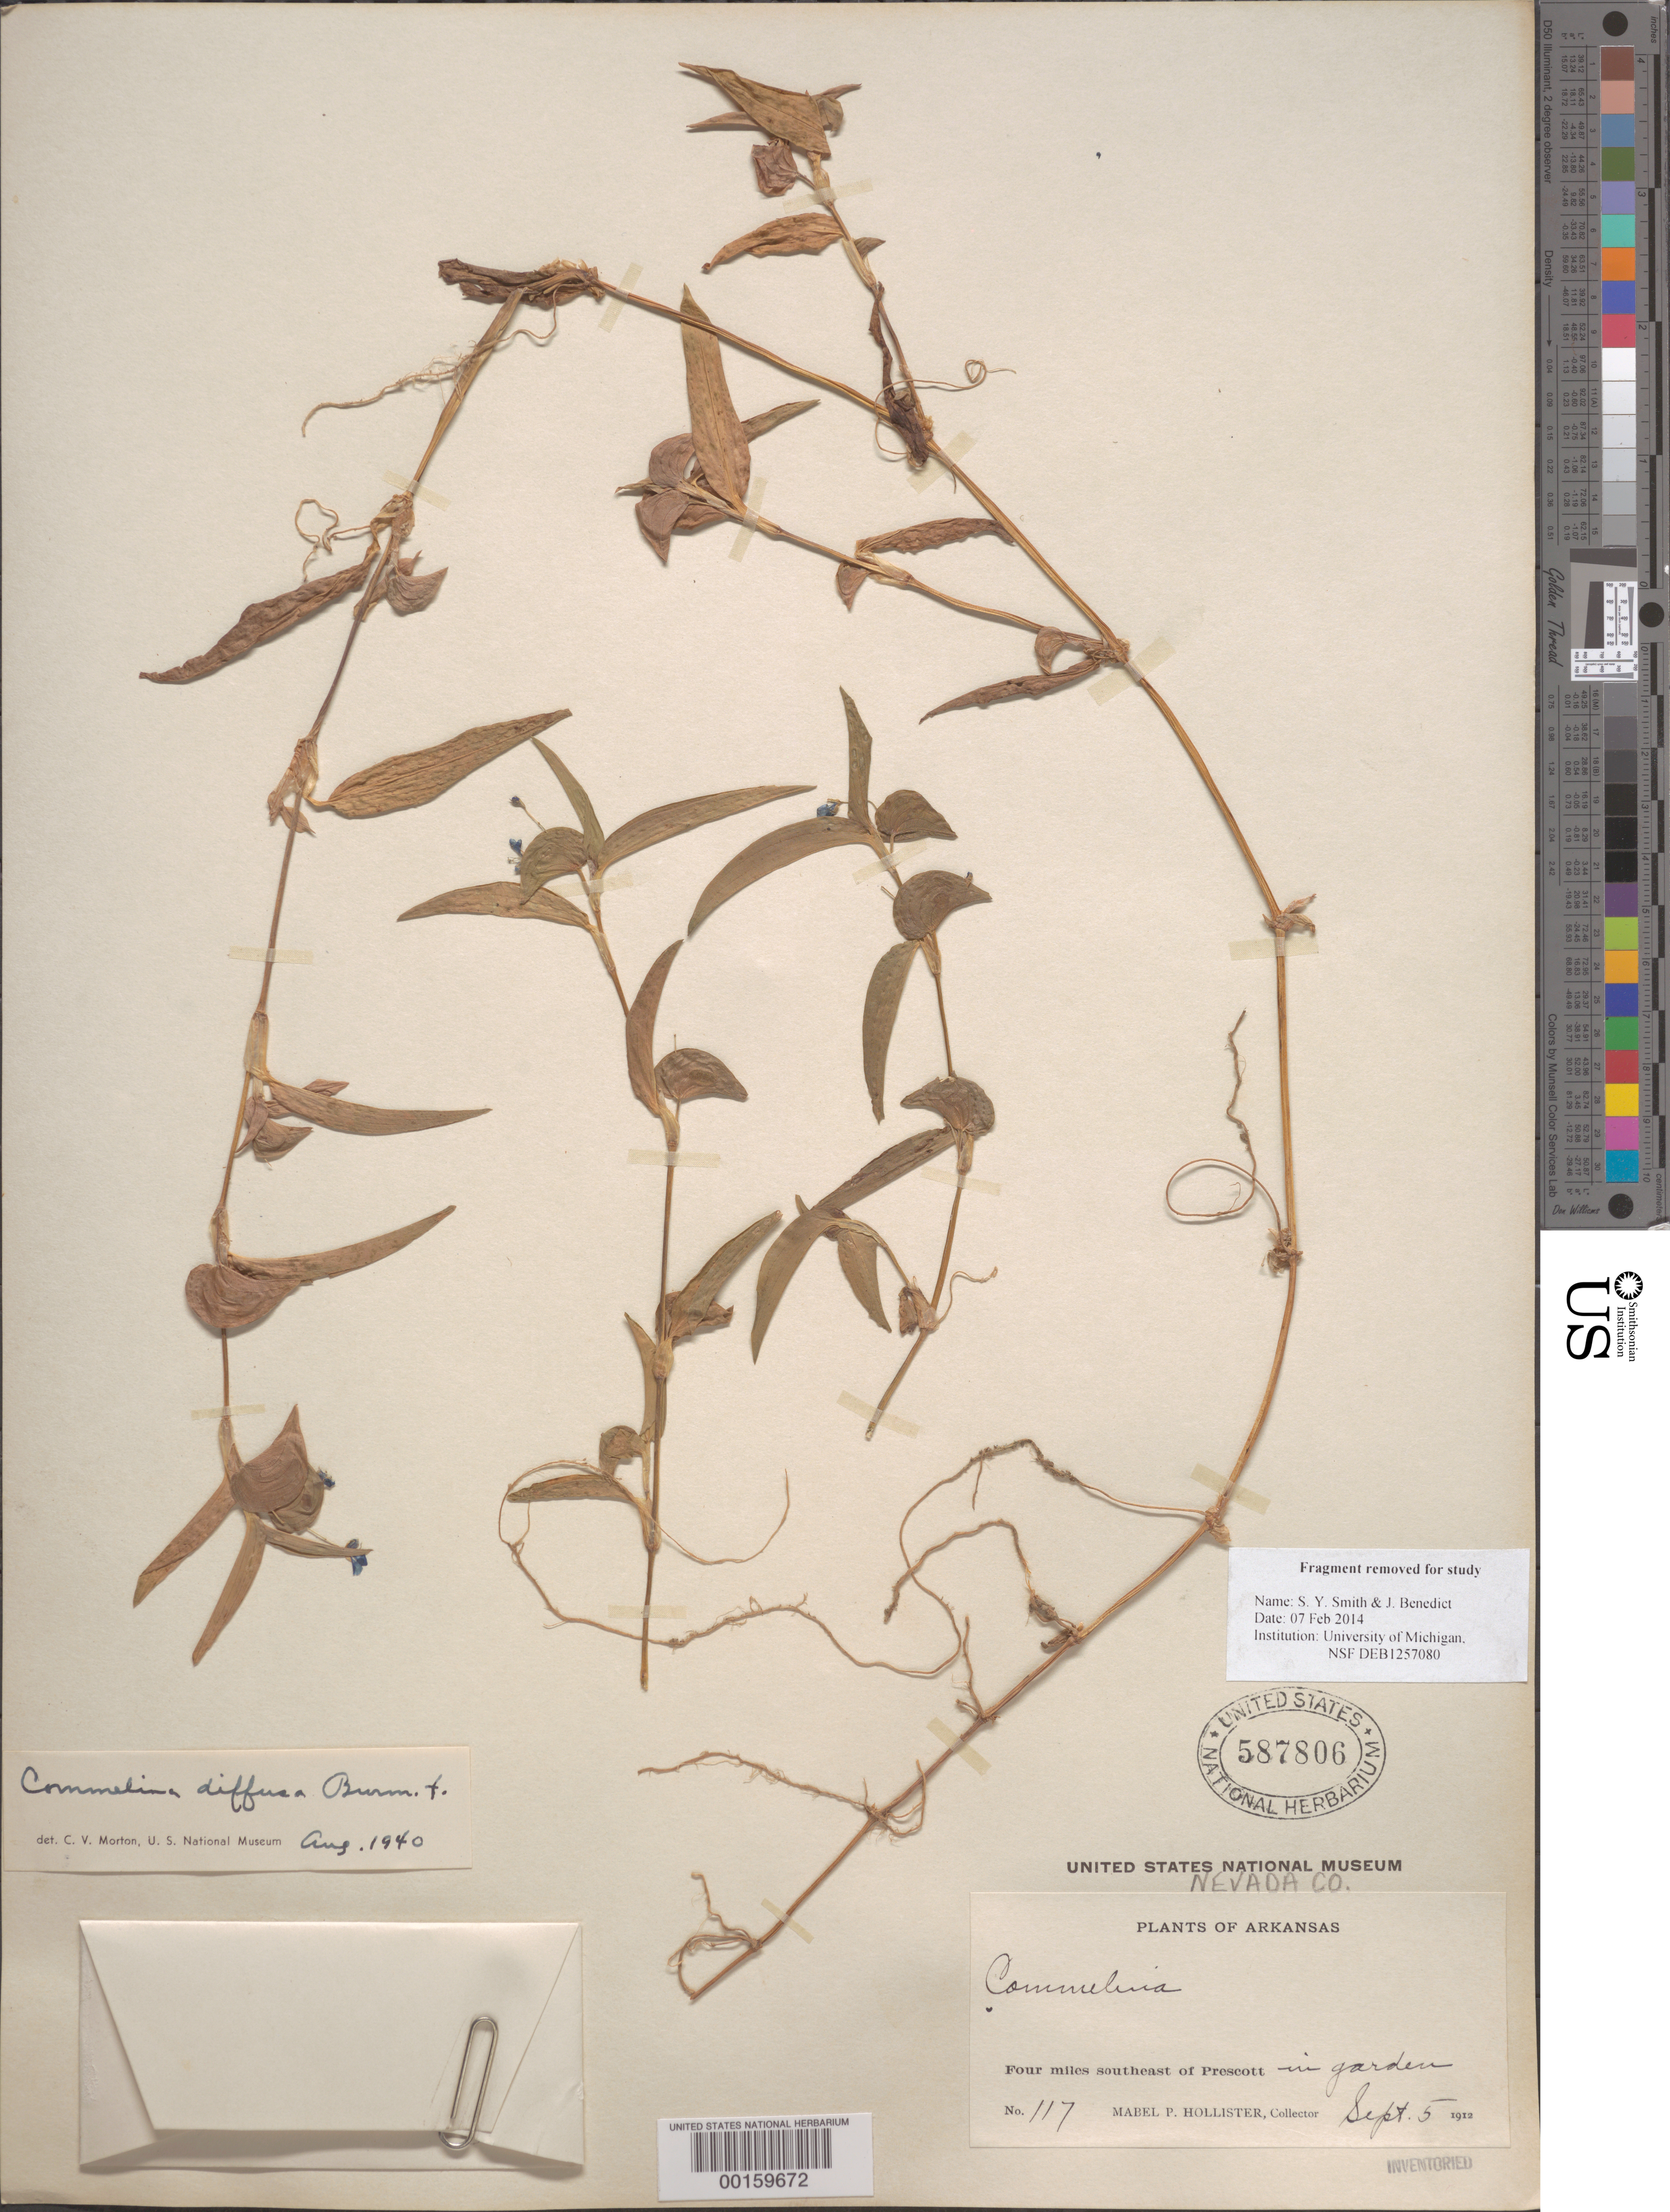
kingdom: Plantae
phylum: Tracheophyta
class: Liliopsida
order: Commelinales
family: Commelinaceae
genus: Commelina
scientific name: Commelina diffusa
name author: Burm. f.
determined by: Morton, C. V.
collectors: M. Hollister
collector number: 117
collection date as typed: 05 Sep 1912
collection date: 1912-09-05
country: United States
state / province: Arkansas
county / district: Nevada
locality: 4 mi se of prescott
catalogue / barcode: US 587806